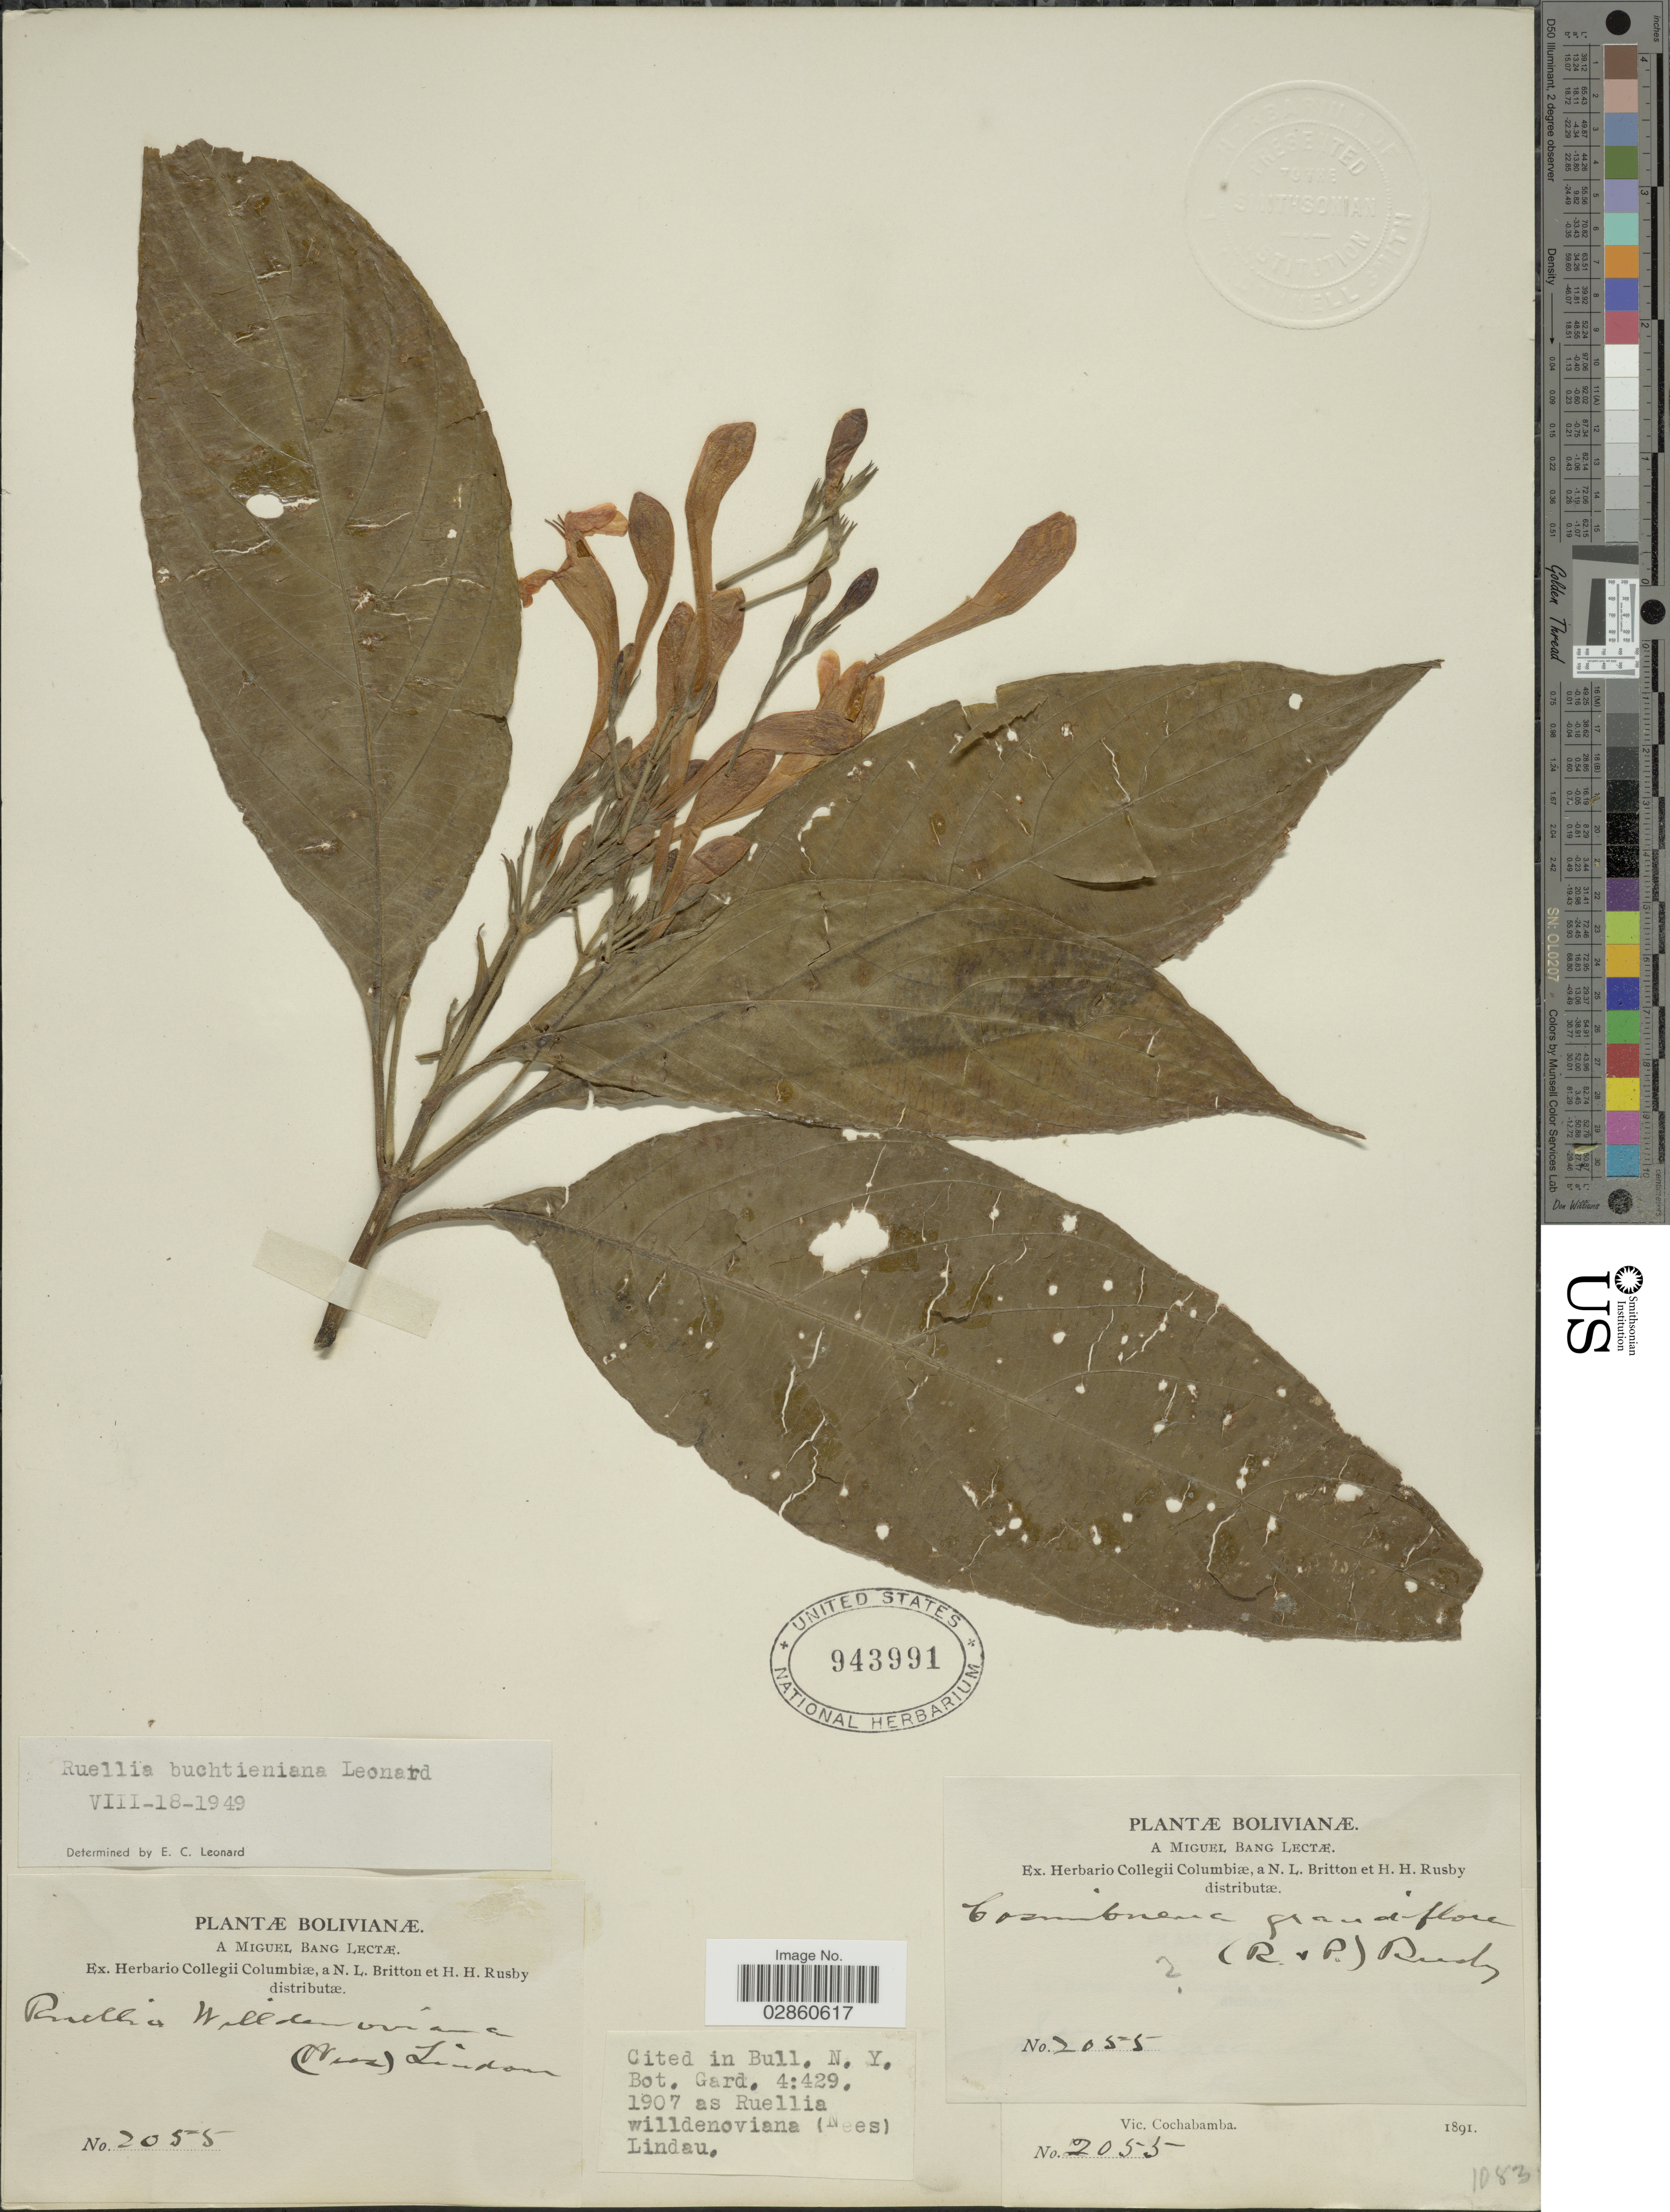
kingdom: Plantae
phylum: Tracheophyta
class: Magnoliopsida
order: Lamiales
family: Acanthaceae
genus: Ruellia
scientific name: Ruellia haenkeana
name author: (Nees) Wassh.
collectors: M. Bang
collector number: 2055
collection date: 1891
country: Bolivia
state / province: Cochabamba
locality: Vic. Cochabamba.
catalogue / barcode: US 943991